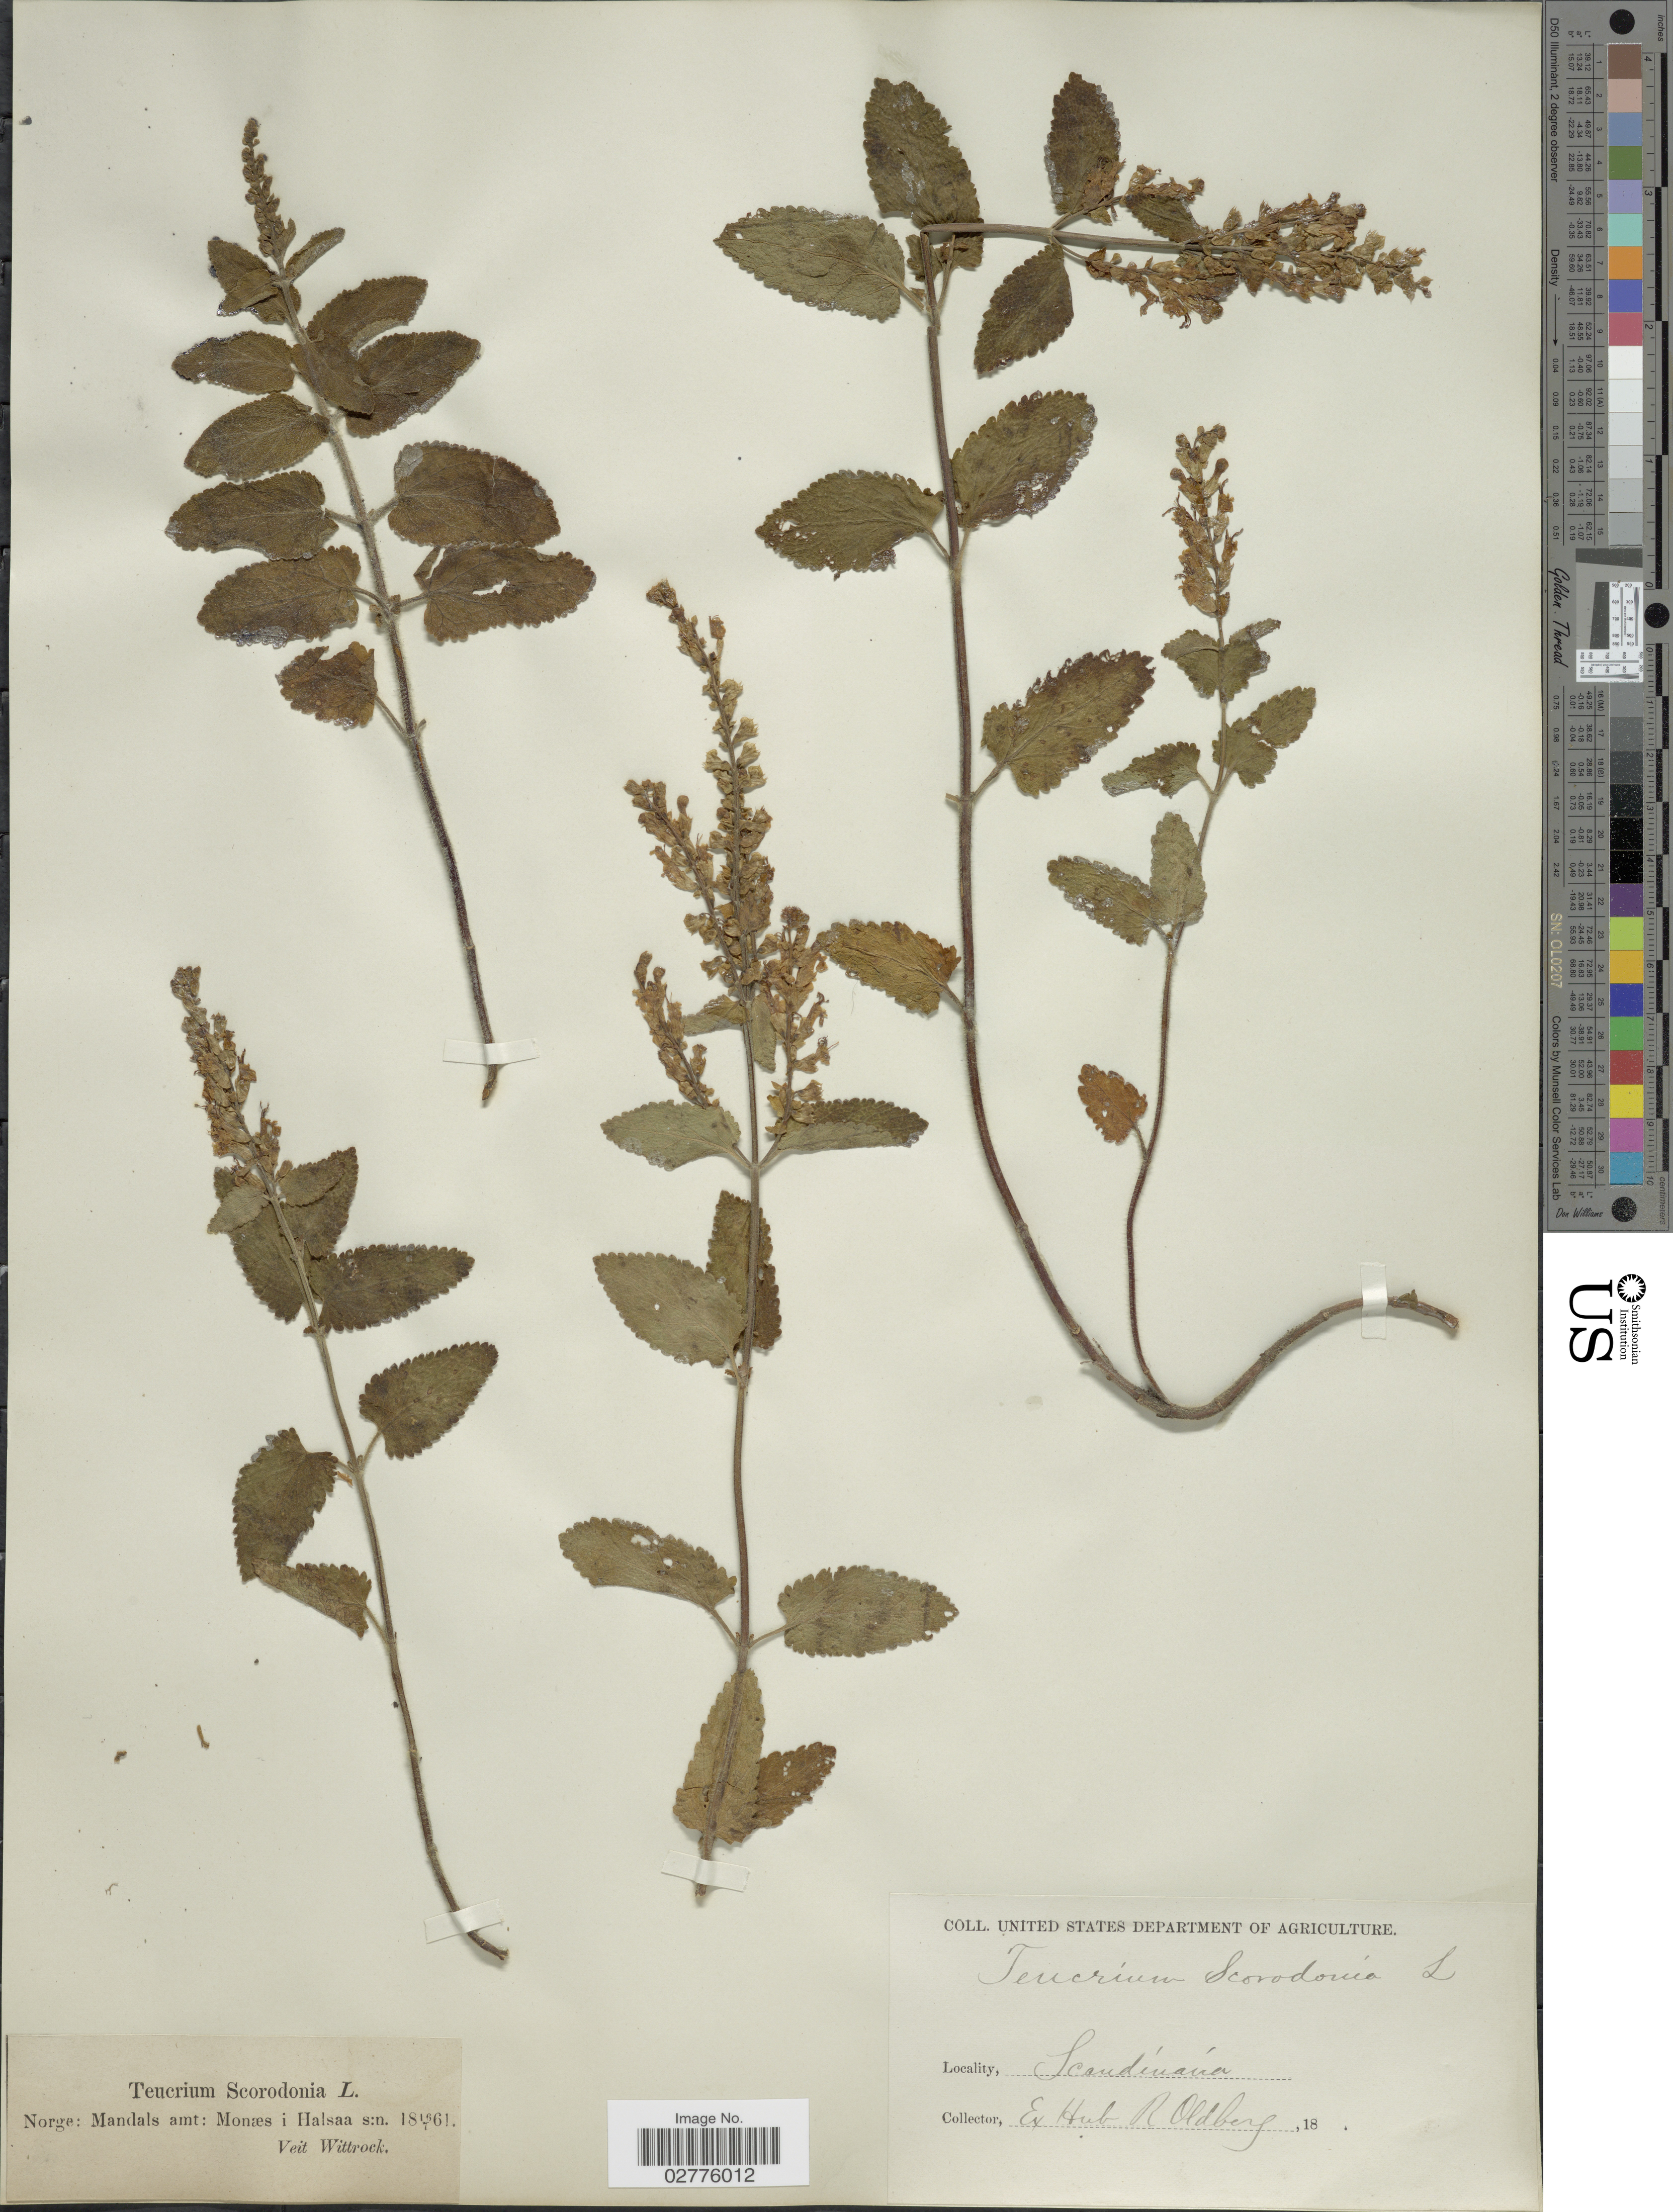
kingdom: Plantae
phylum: Tracheophyta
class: Magnoliopsida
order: Lamiales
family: Lamiaceae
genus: Teucrium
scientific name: Teucrium scorodonia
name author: L.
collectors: V. Wiitrock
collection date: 1861-07-16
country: Norway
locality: Norge: Mandals amt: Monæs i Halsaa, Scandinavia.